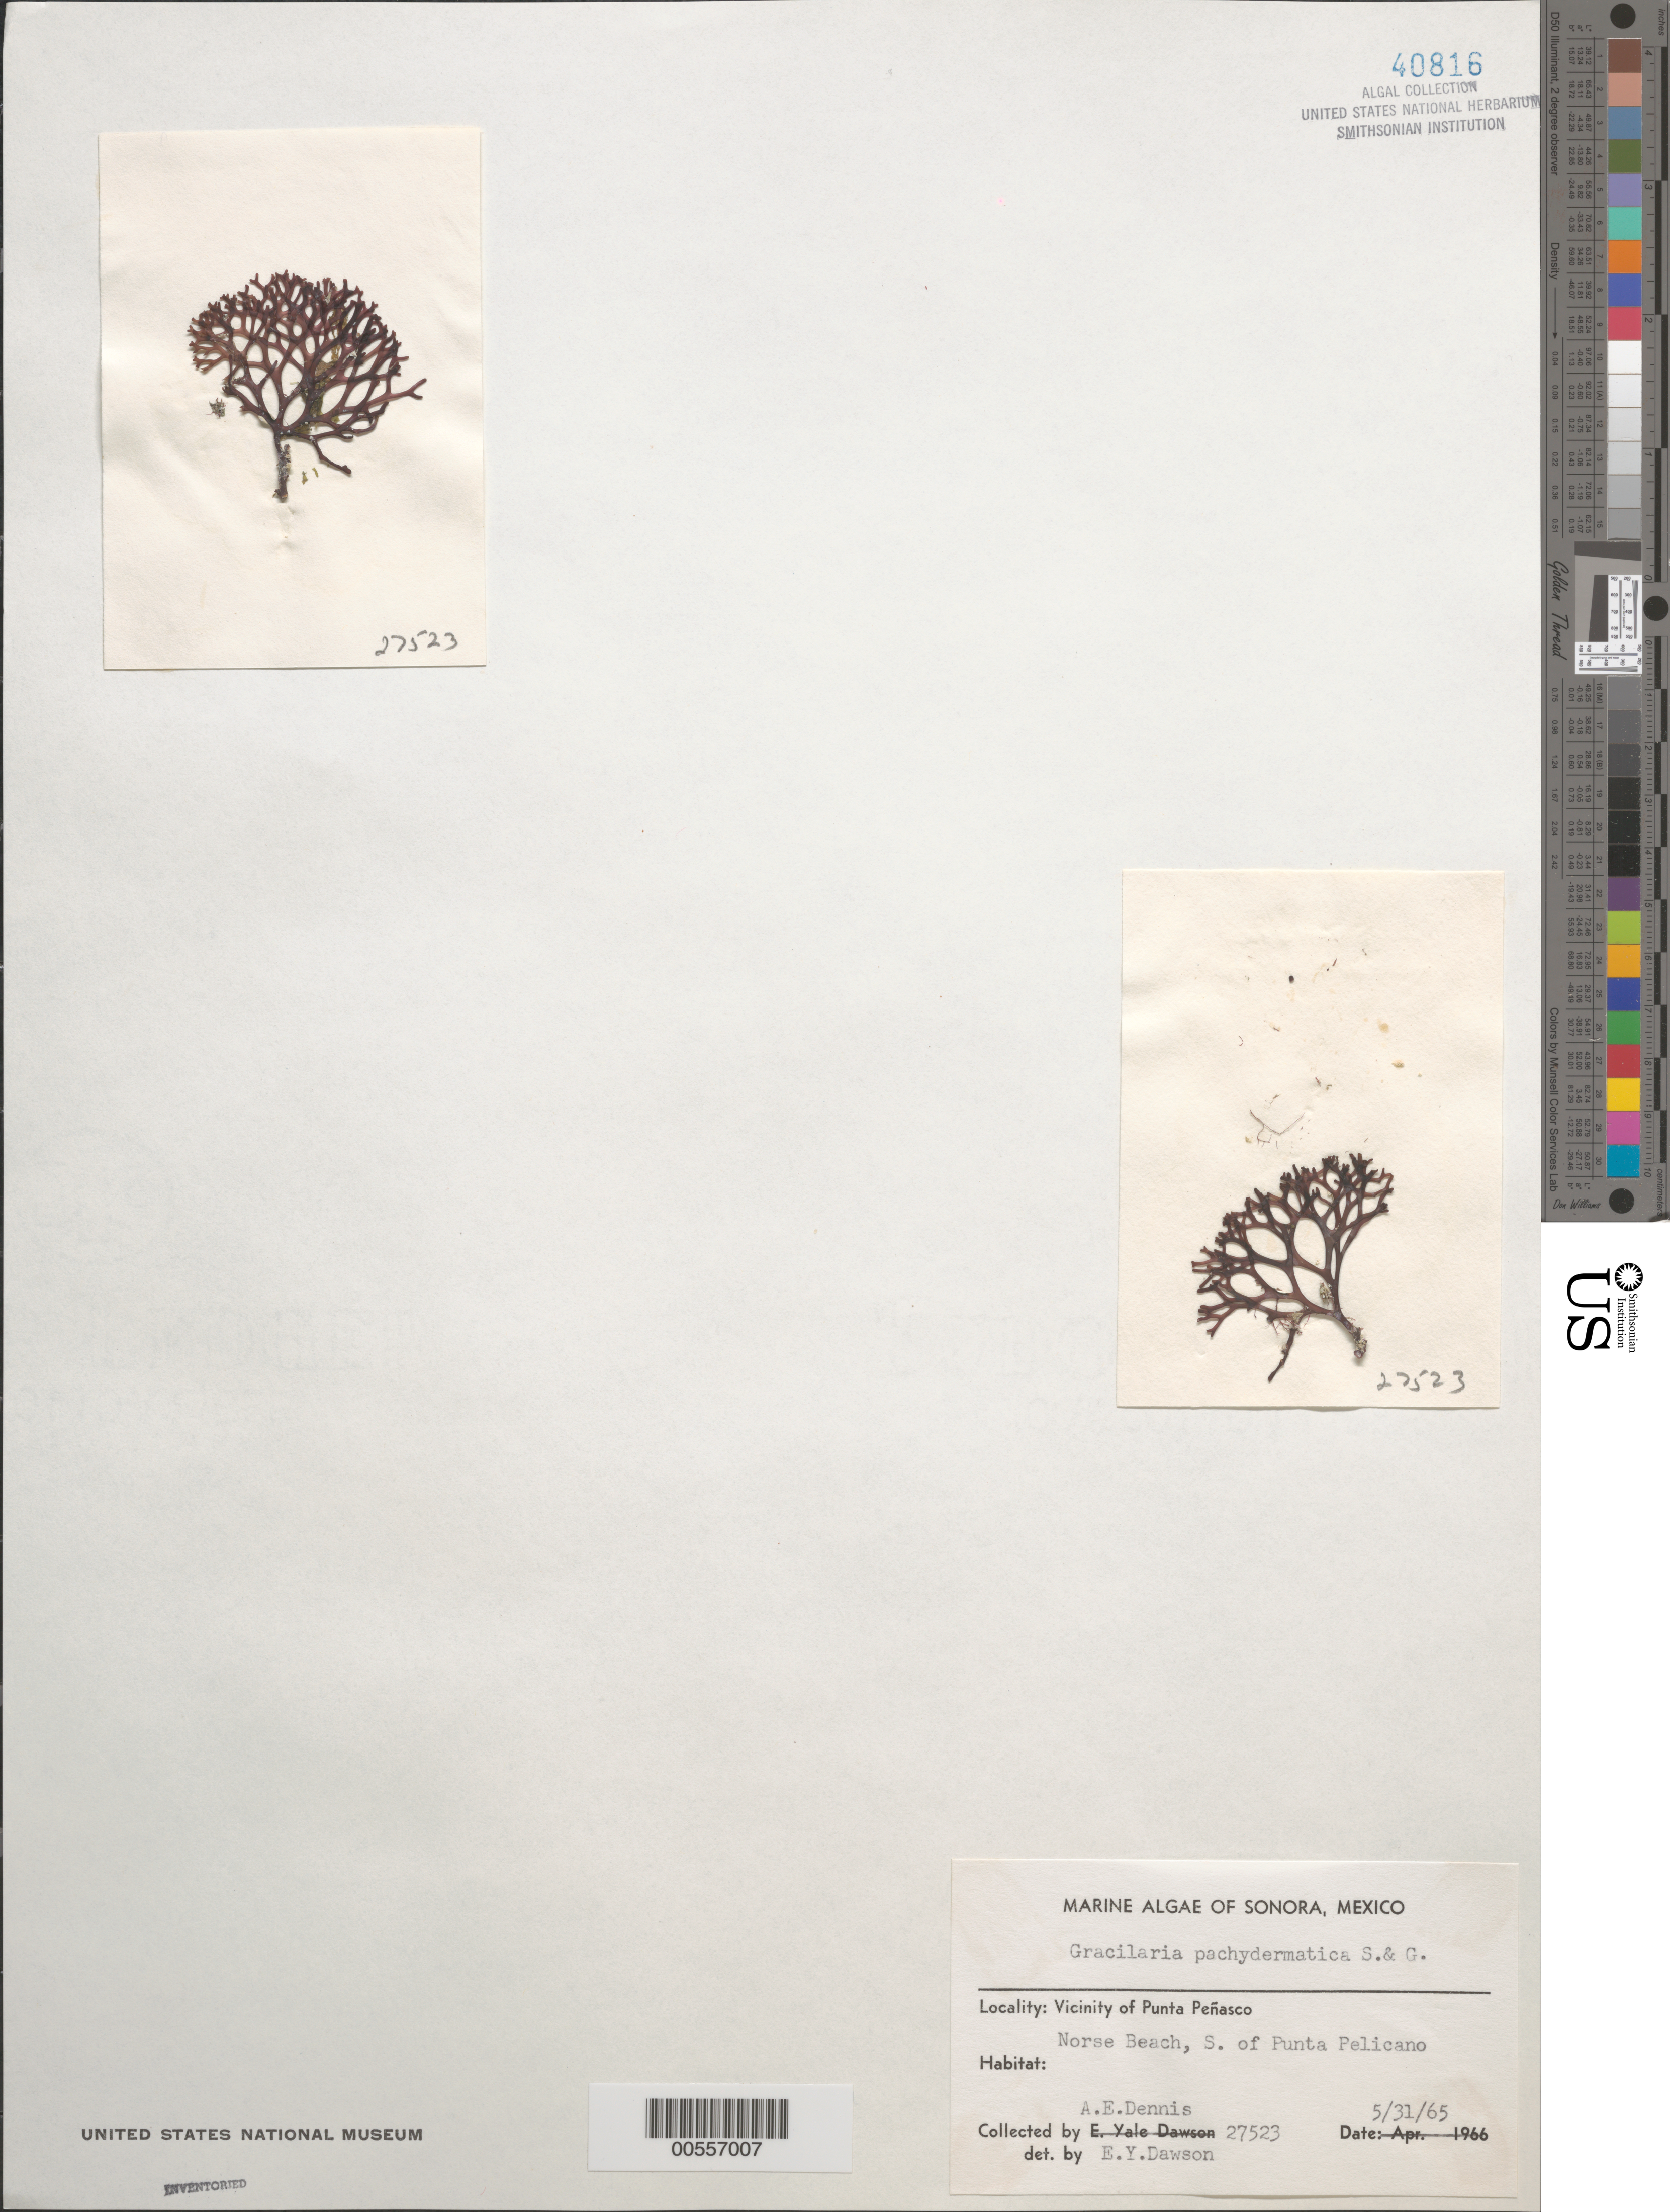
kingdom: Plantae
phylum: Rhodophyta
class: Florideophyceae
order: Gracilariales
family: Gracilariaceae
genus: Gracilaria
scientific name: Gracilaria pachydermatica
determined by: Dawson, E. Y.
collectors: A. Dennis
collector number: EYD 27523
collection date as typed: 31 May 1965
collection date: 1965-05-31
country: Mexico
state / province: Sonora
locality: Norse Beach, south of Punta Pelicano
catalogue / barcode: US 40816